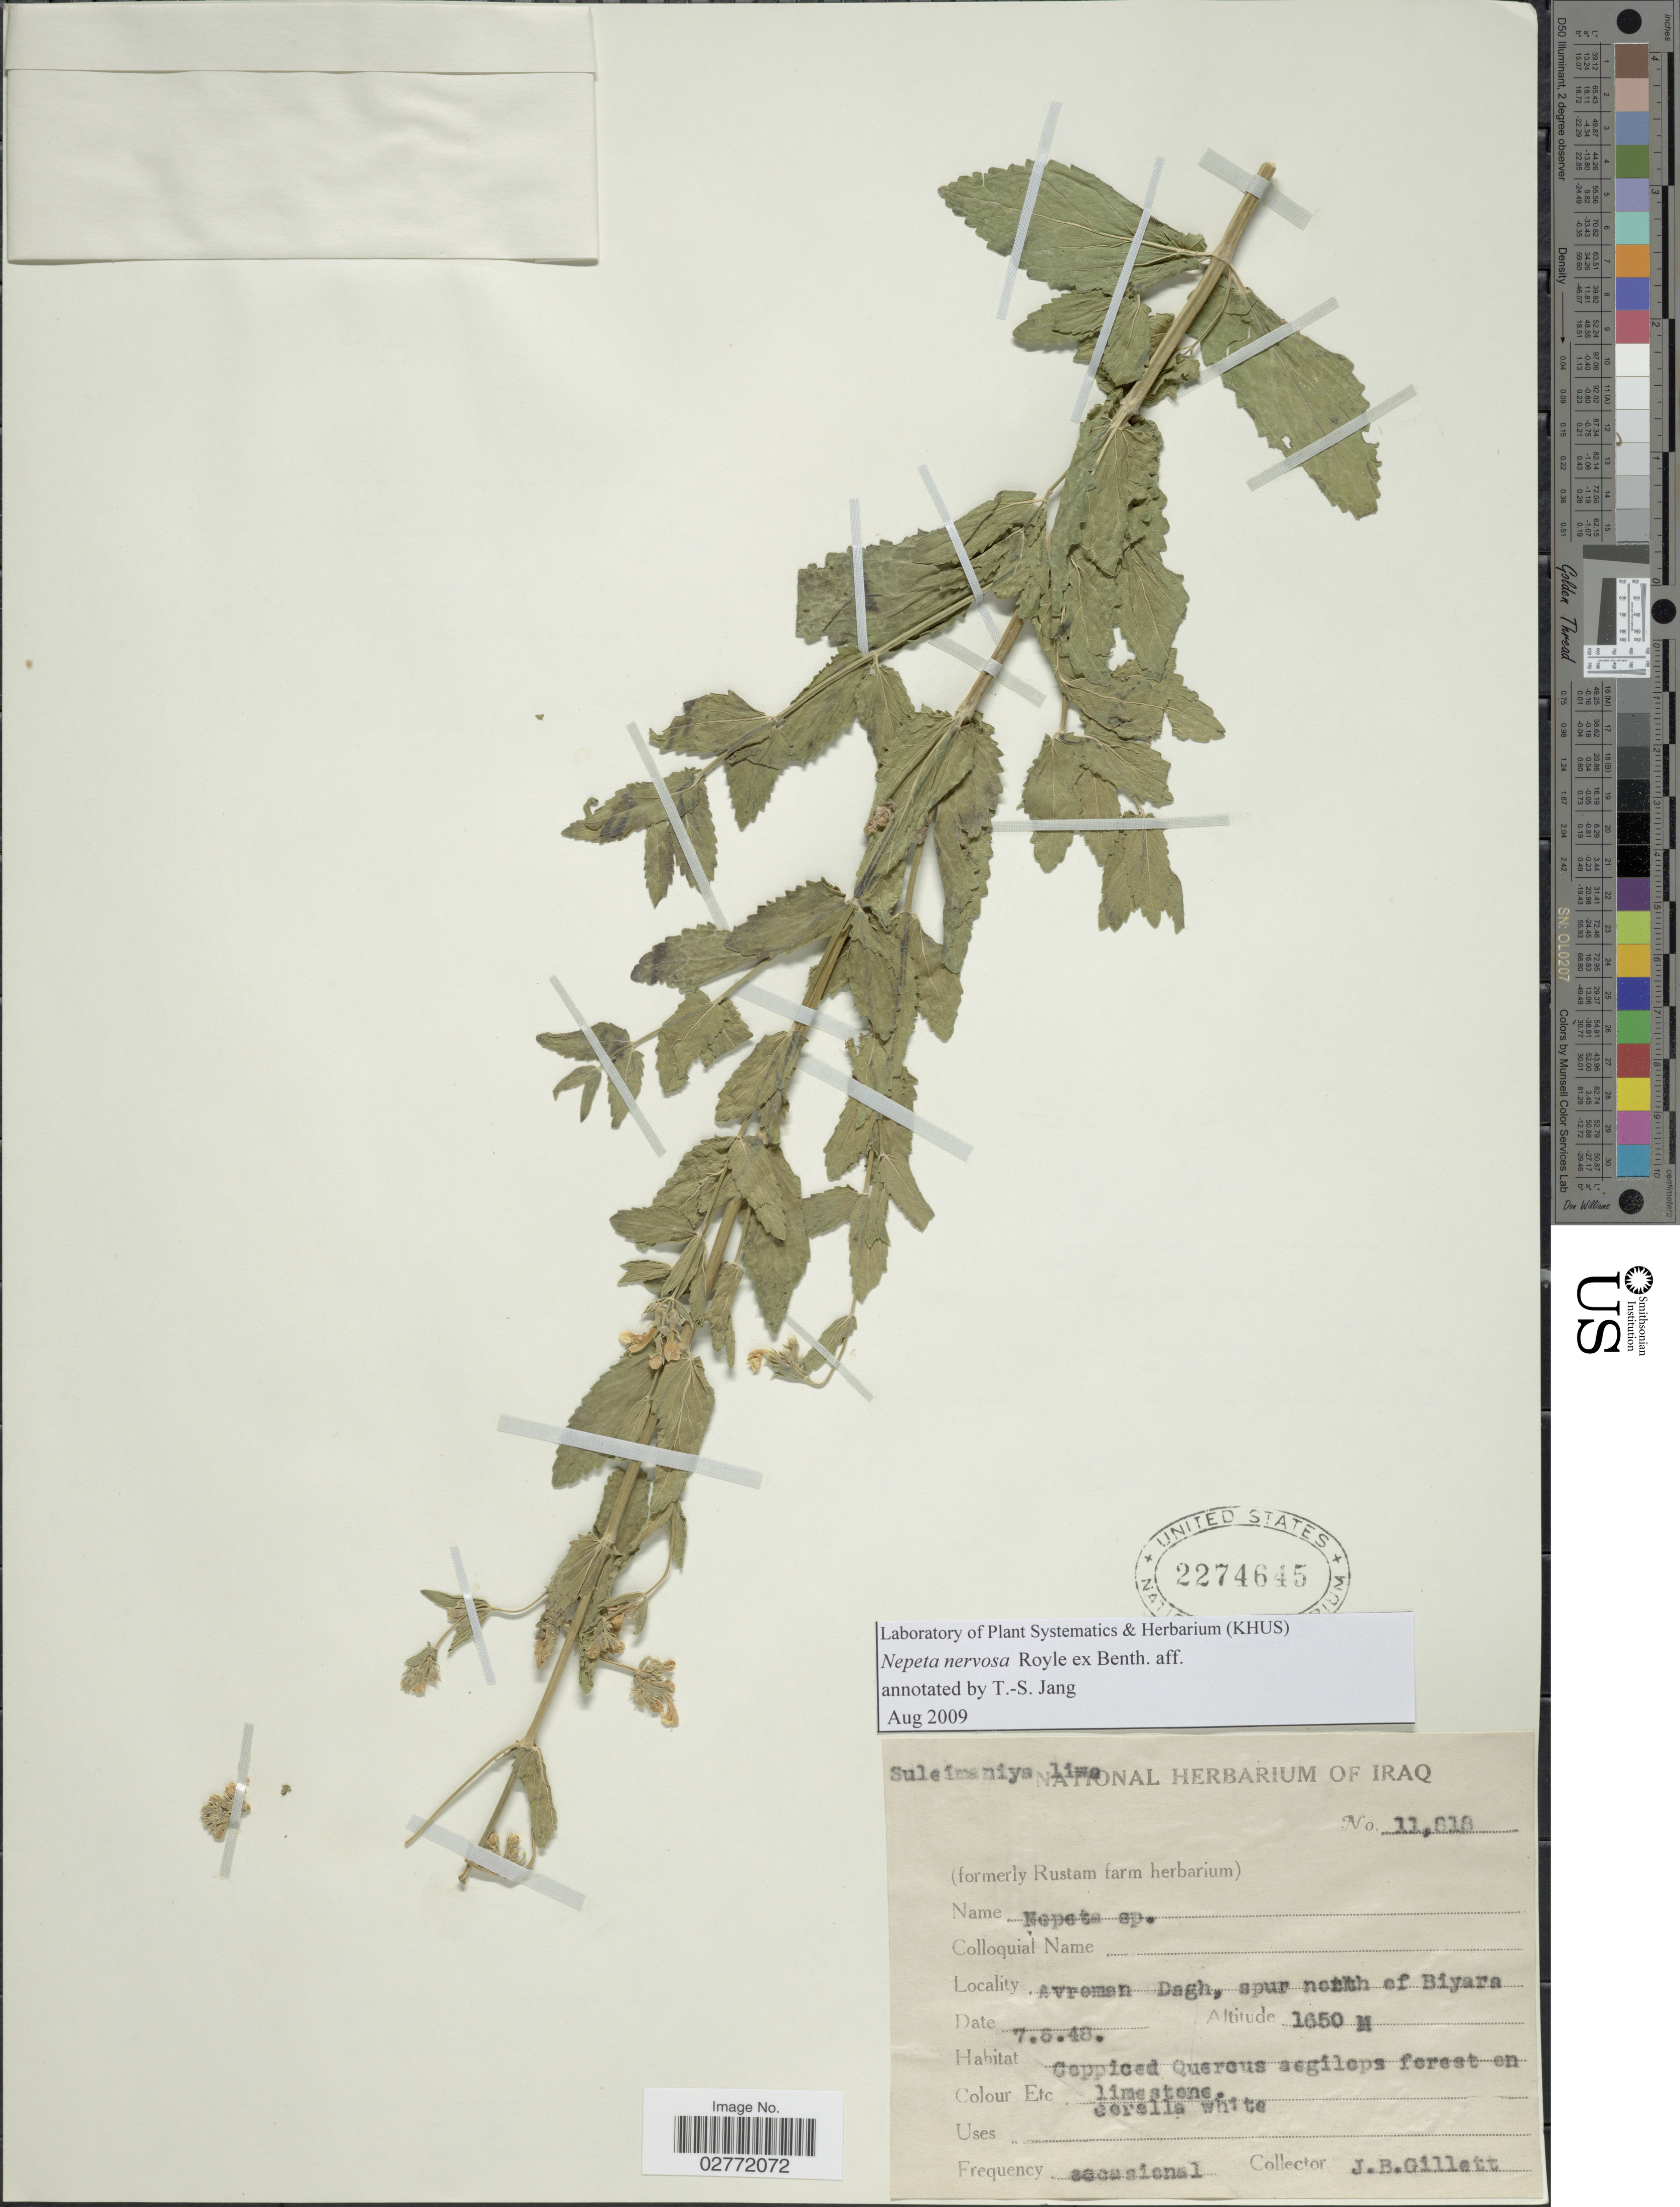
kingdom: Plantae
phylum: Tracheophyta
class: Magnoliopsida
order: Lamiales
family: Lamiaceae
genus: Nepeta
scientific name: Nepeta nervosa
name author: Royle ex Benth.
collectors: J. B. Gillett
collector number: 11618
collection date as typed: Transcribed d/m/y: 7/5/48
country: Iraq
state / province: As Sulaymānīyah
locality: Suleimaniya liwa. Avreman Dagh, spur north of Biyara.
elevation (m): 1650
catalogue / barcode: US 2274645